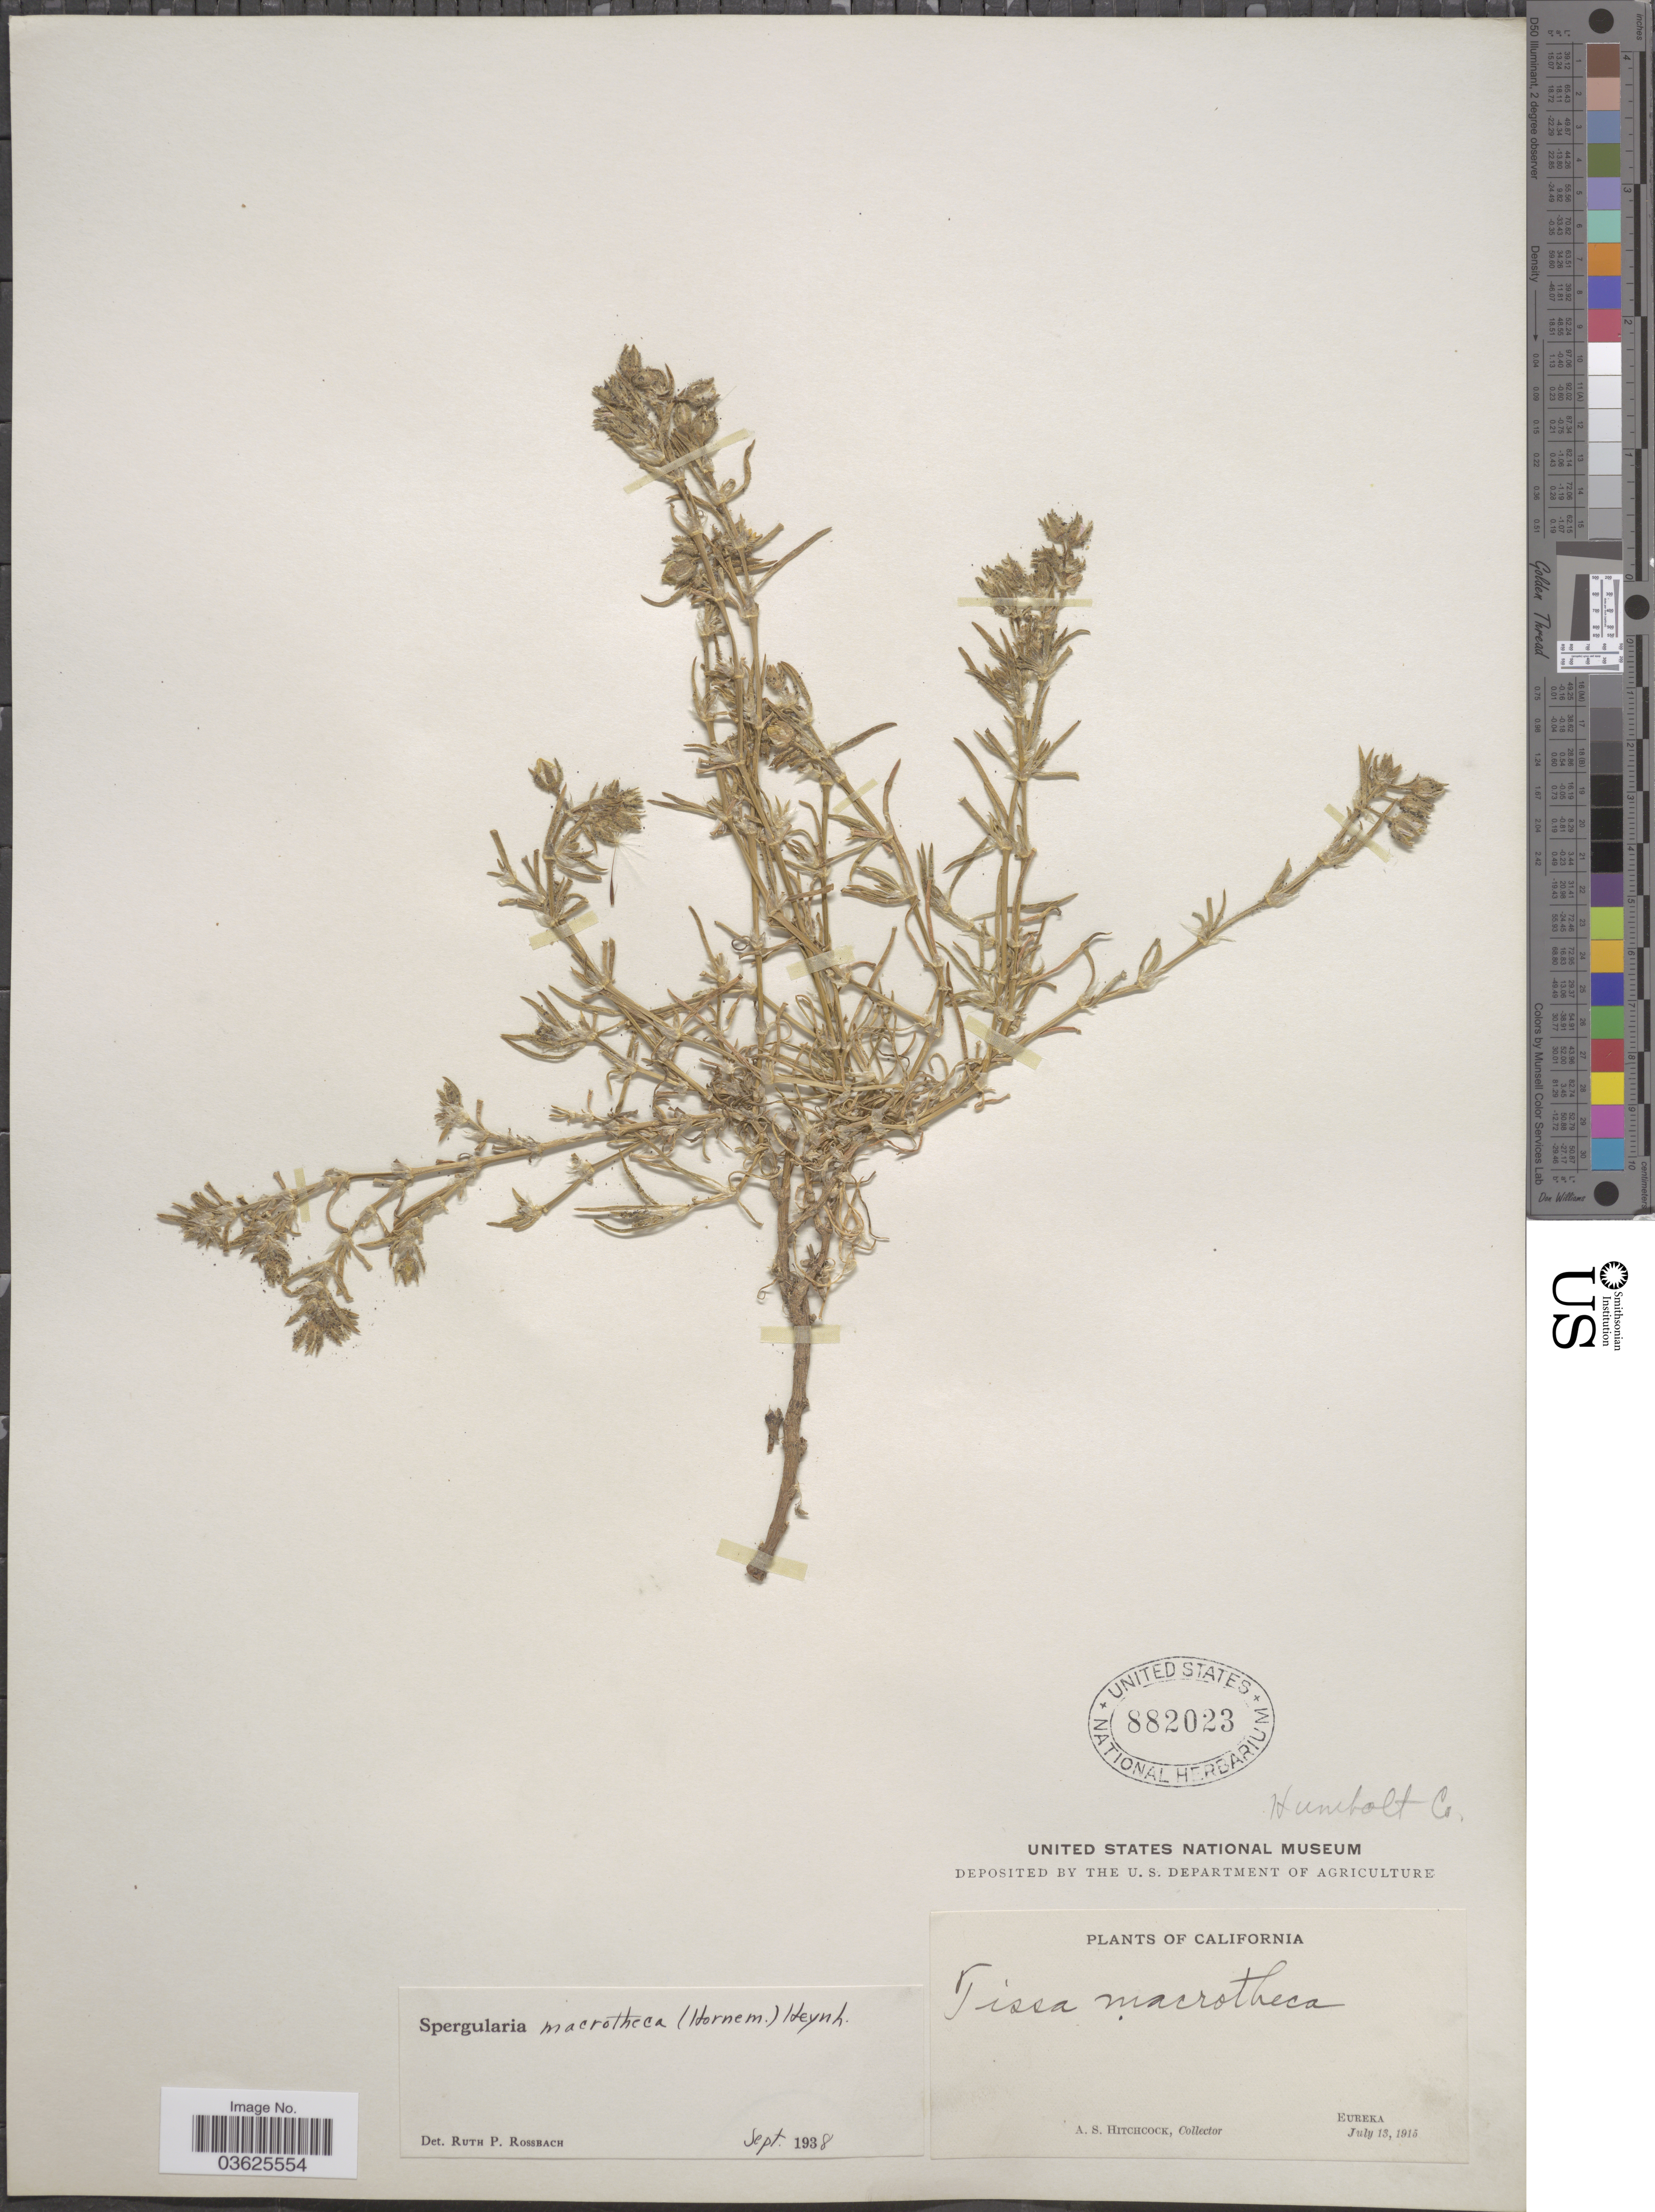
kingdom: Plantae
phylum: Tracheophyta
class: Magnoliopsida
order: Caryophyllales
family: Caryophyllaceae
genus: Spergularia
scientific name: Spergularia macrotheca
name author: (Hornem.) Heynh.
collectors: A. S. Hitchcock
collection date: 1915-07-13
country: United States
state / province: California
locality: Eureka. Humbolt Co.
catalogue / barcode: US 882023